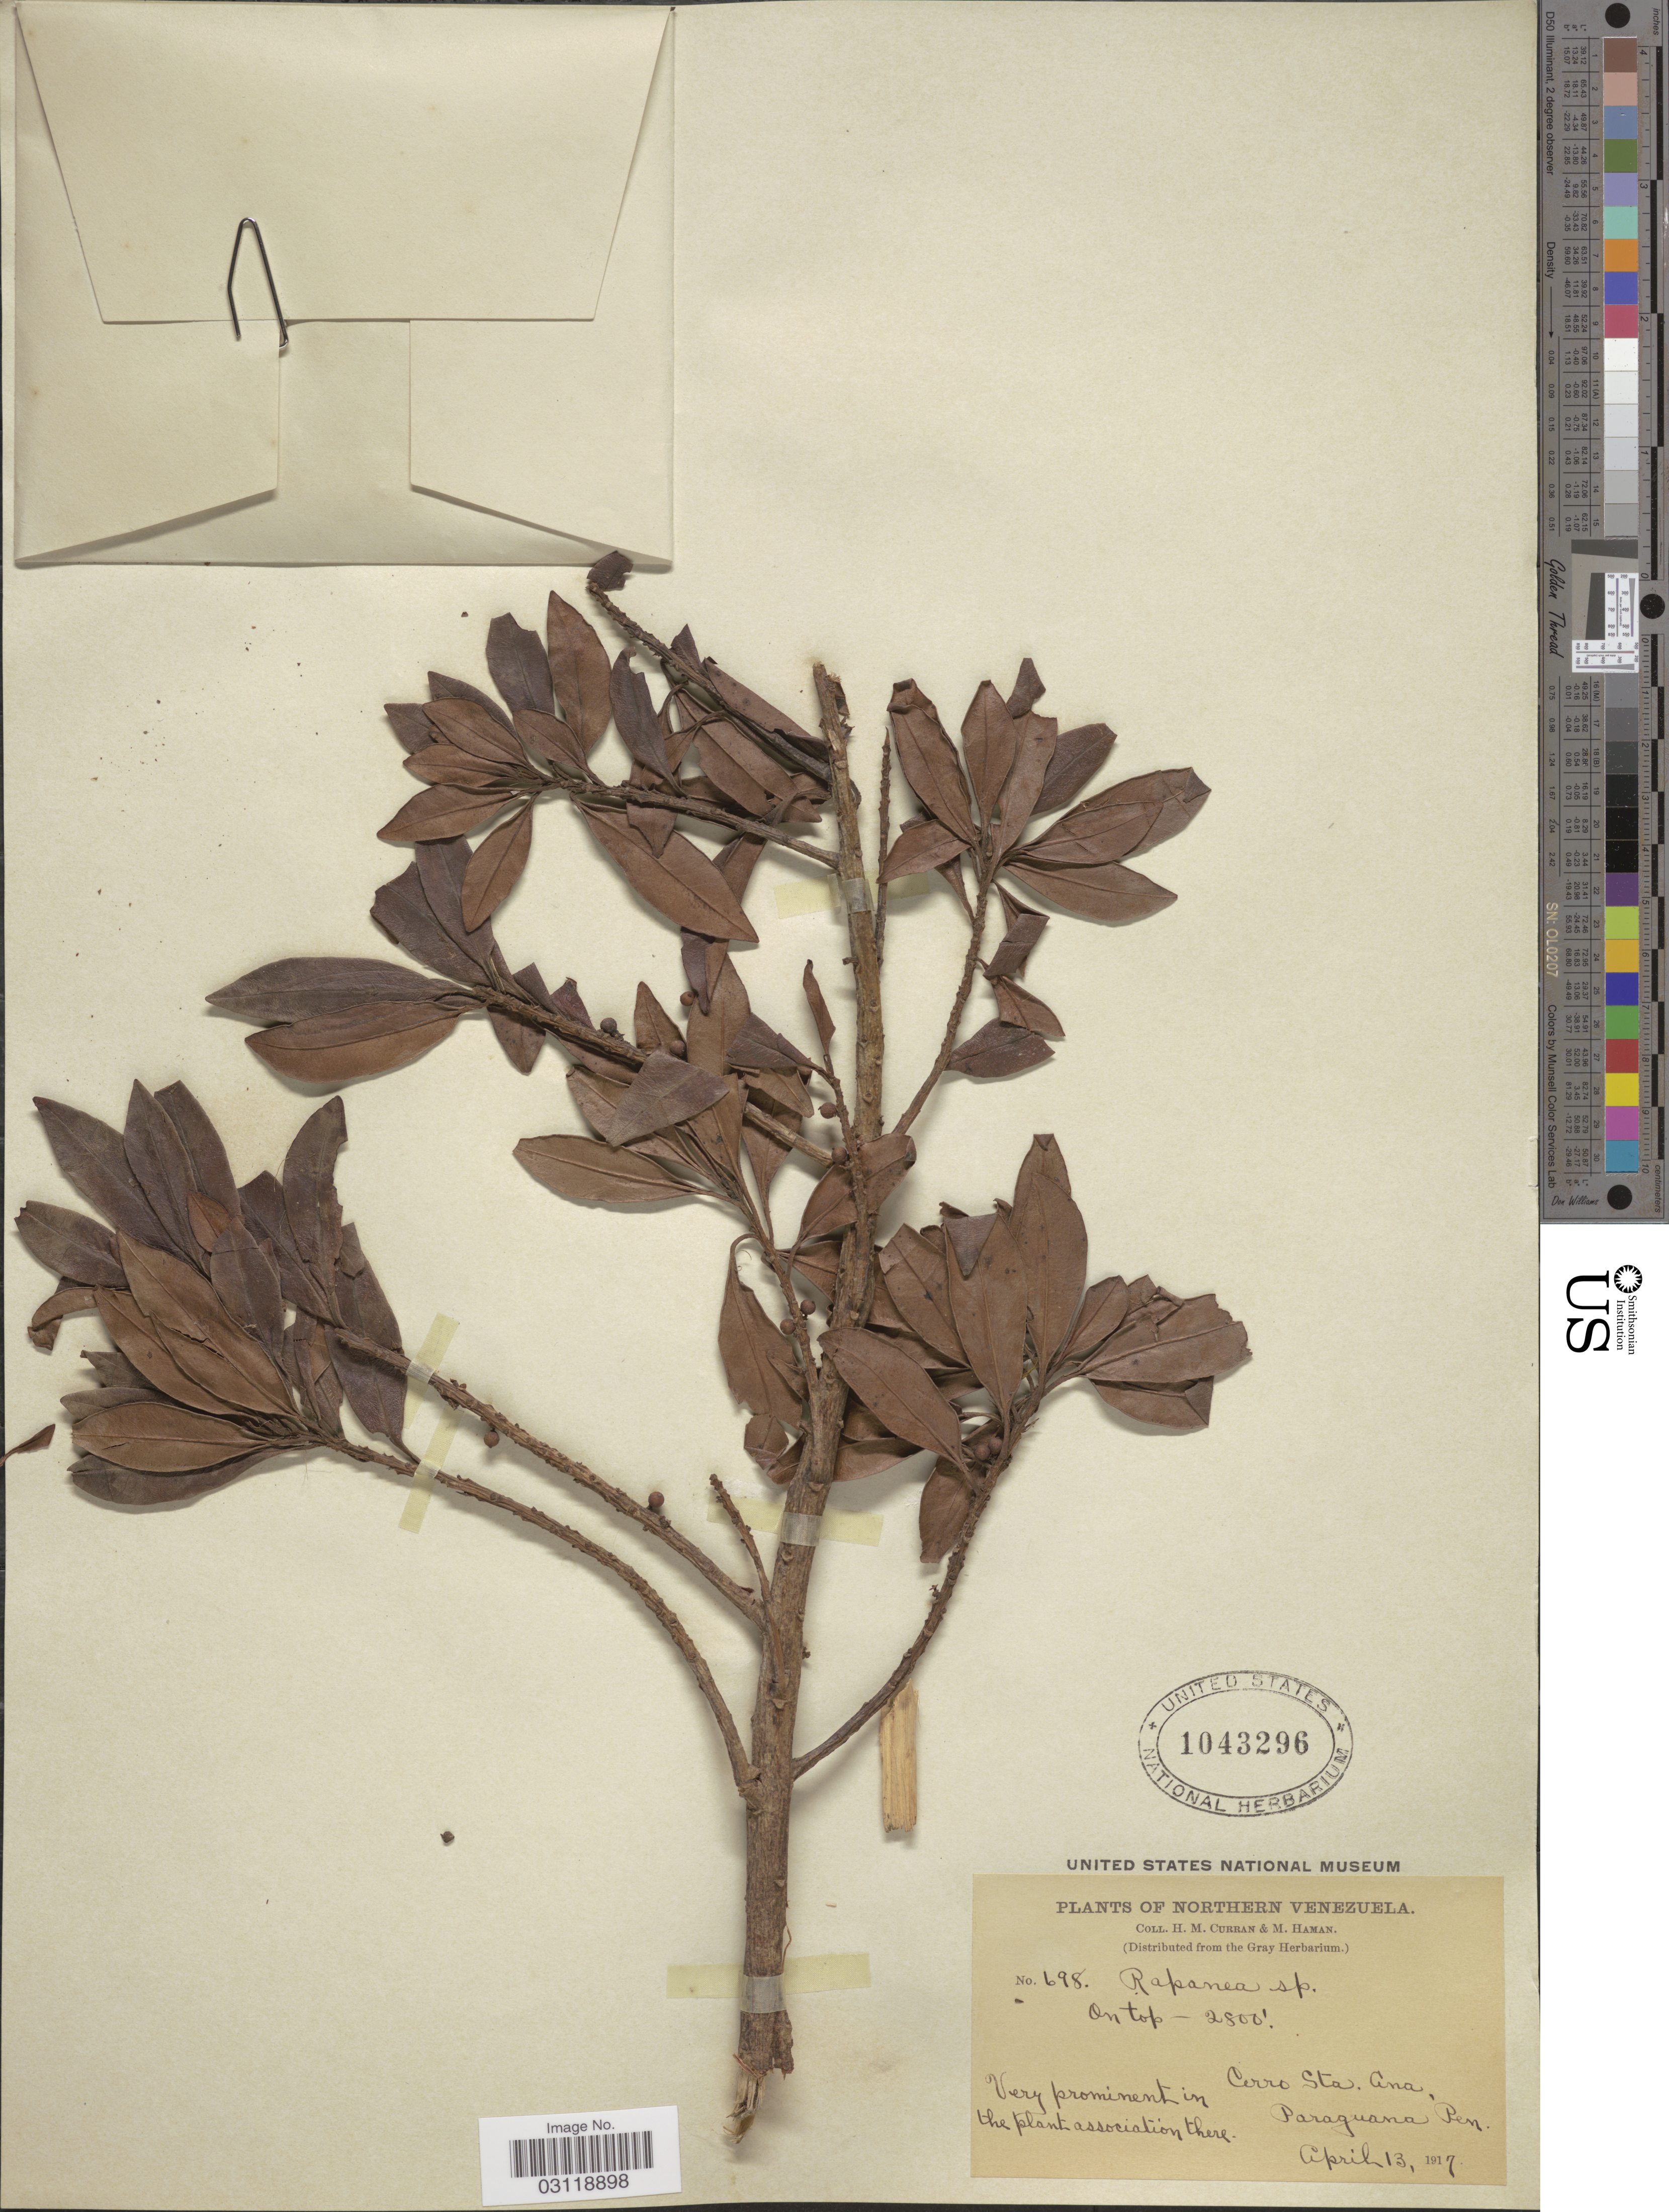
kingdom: Plantae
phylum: Tracheophyta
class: Magnoliopsida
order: Ericales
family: Primulaceae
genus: Rapanea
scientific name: Rapanea sp.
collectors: H. M. Curran & M. Haman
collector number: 698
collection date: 1917-04-13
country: Venezuela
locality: Northern Venezuela. Cerro Sta. Ana, Paraguana Pen.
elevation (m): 853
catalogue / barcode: US 1043296